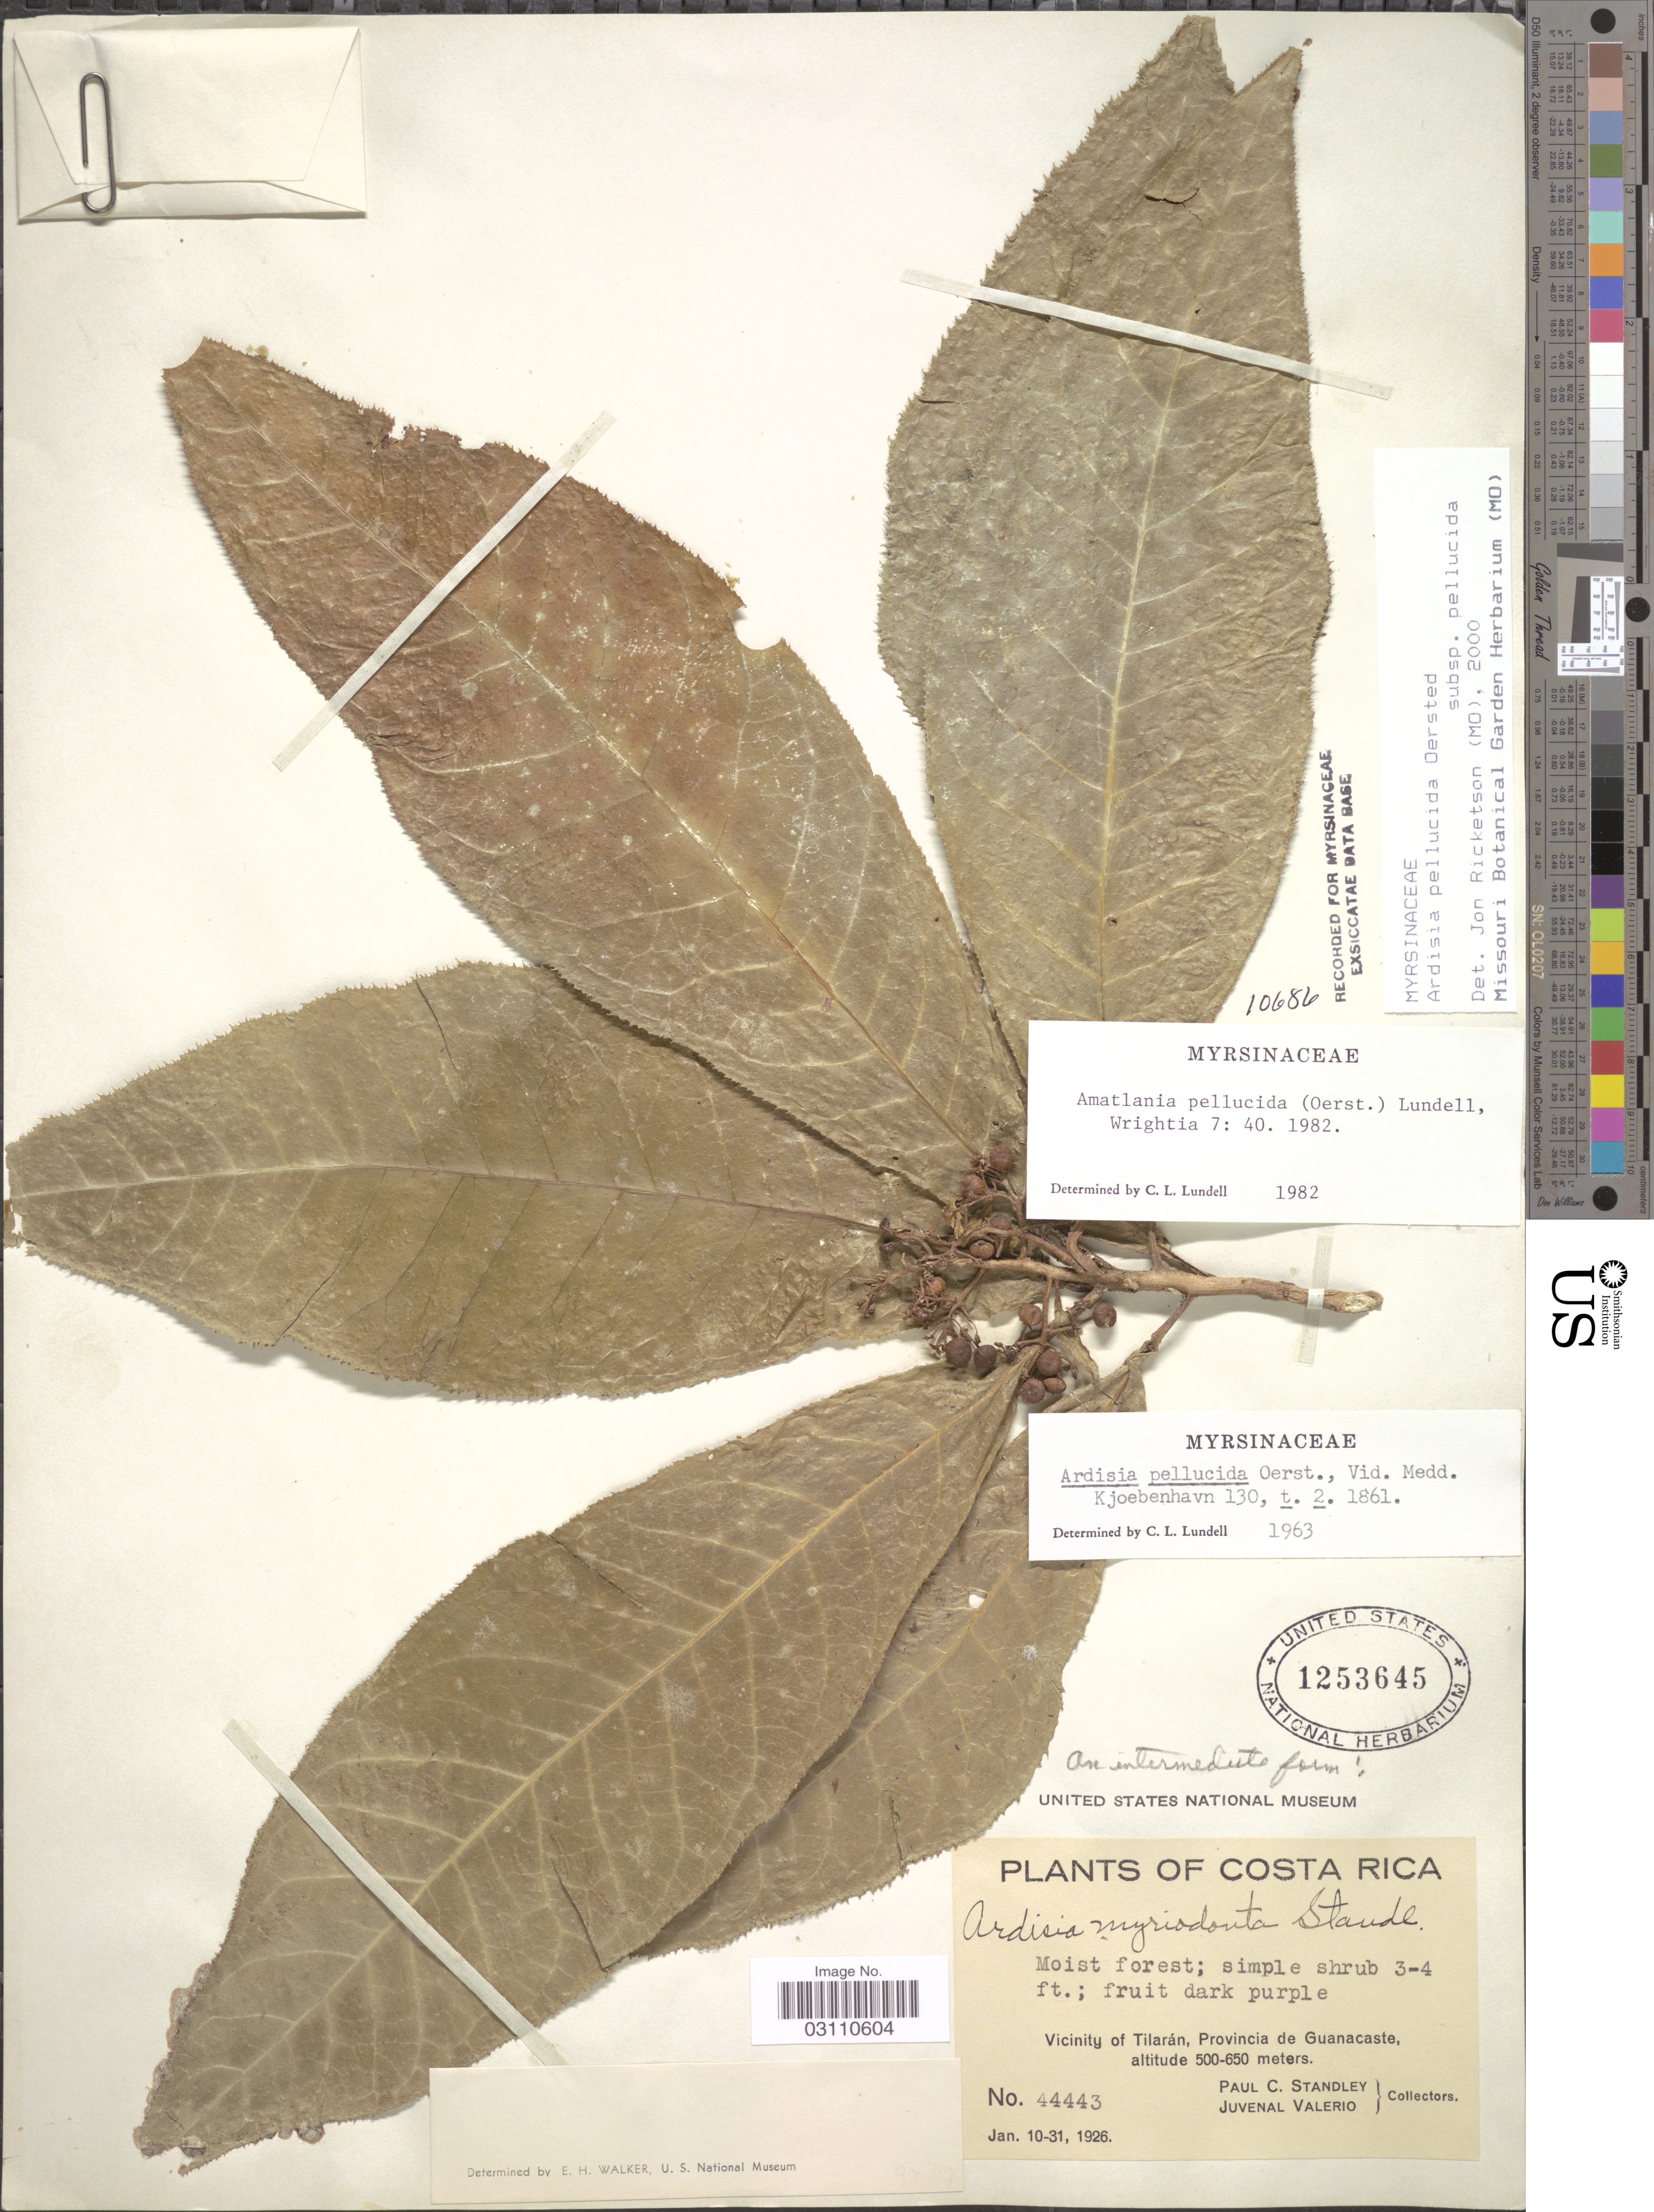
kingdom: Plantae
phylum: Tracheophyta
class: Magnoliopsida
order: Ericales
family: Primulaceae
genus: Ardisia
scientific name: Ardisia pellucida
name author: Oerst.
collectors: P. C. Standley & J. Valerio R.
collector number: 44443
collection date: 1926-01-10/1926-01-31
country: Costa Rica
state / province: Guanacaste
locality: Vicinity of Tilarán.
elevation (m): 500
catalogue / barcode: US 1253645